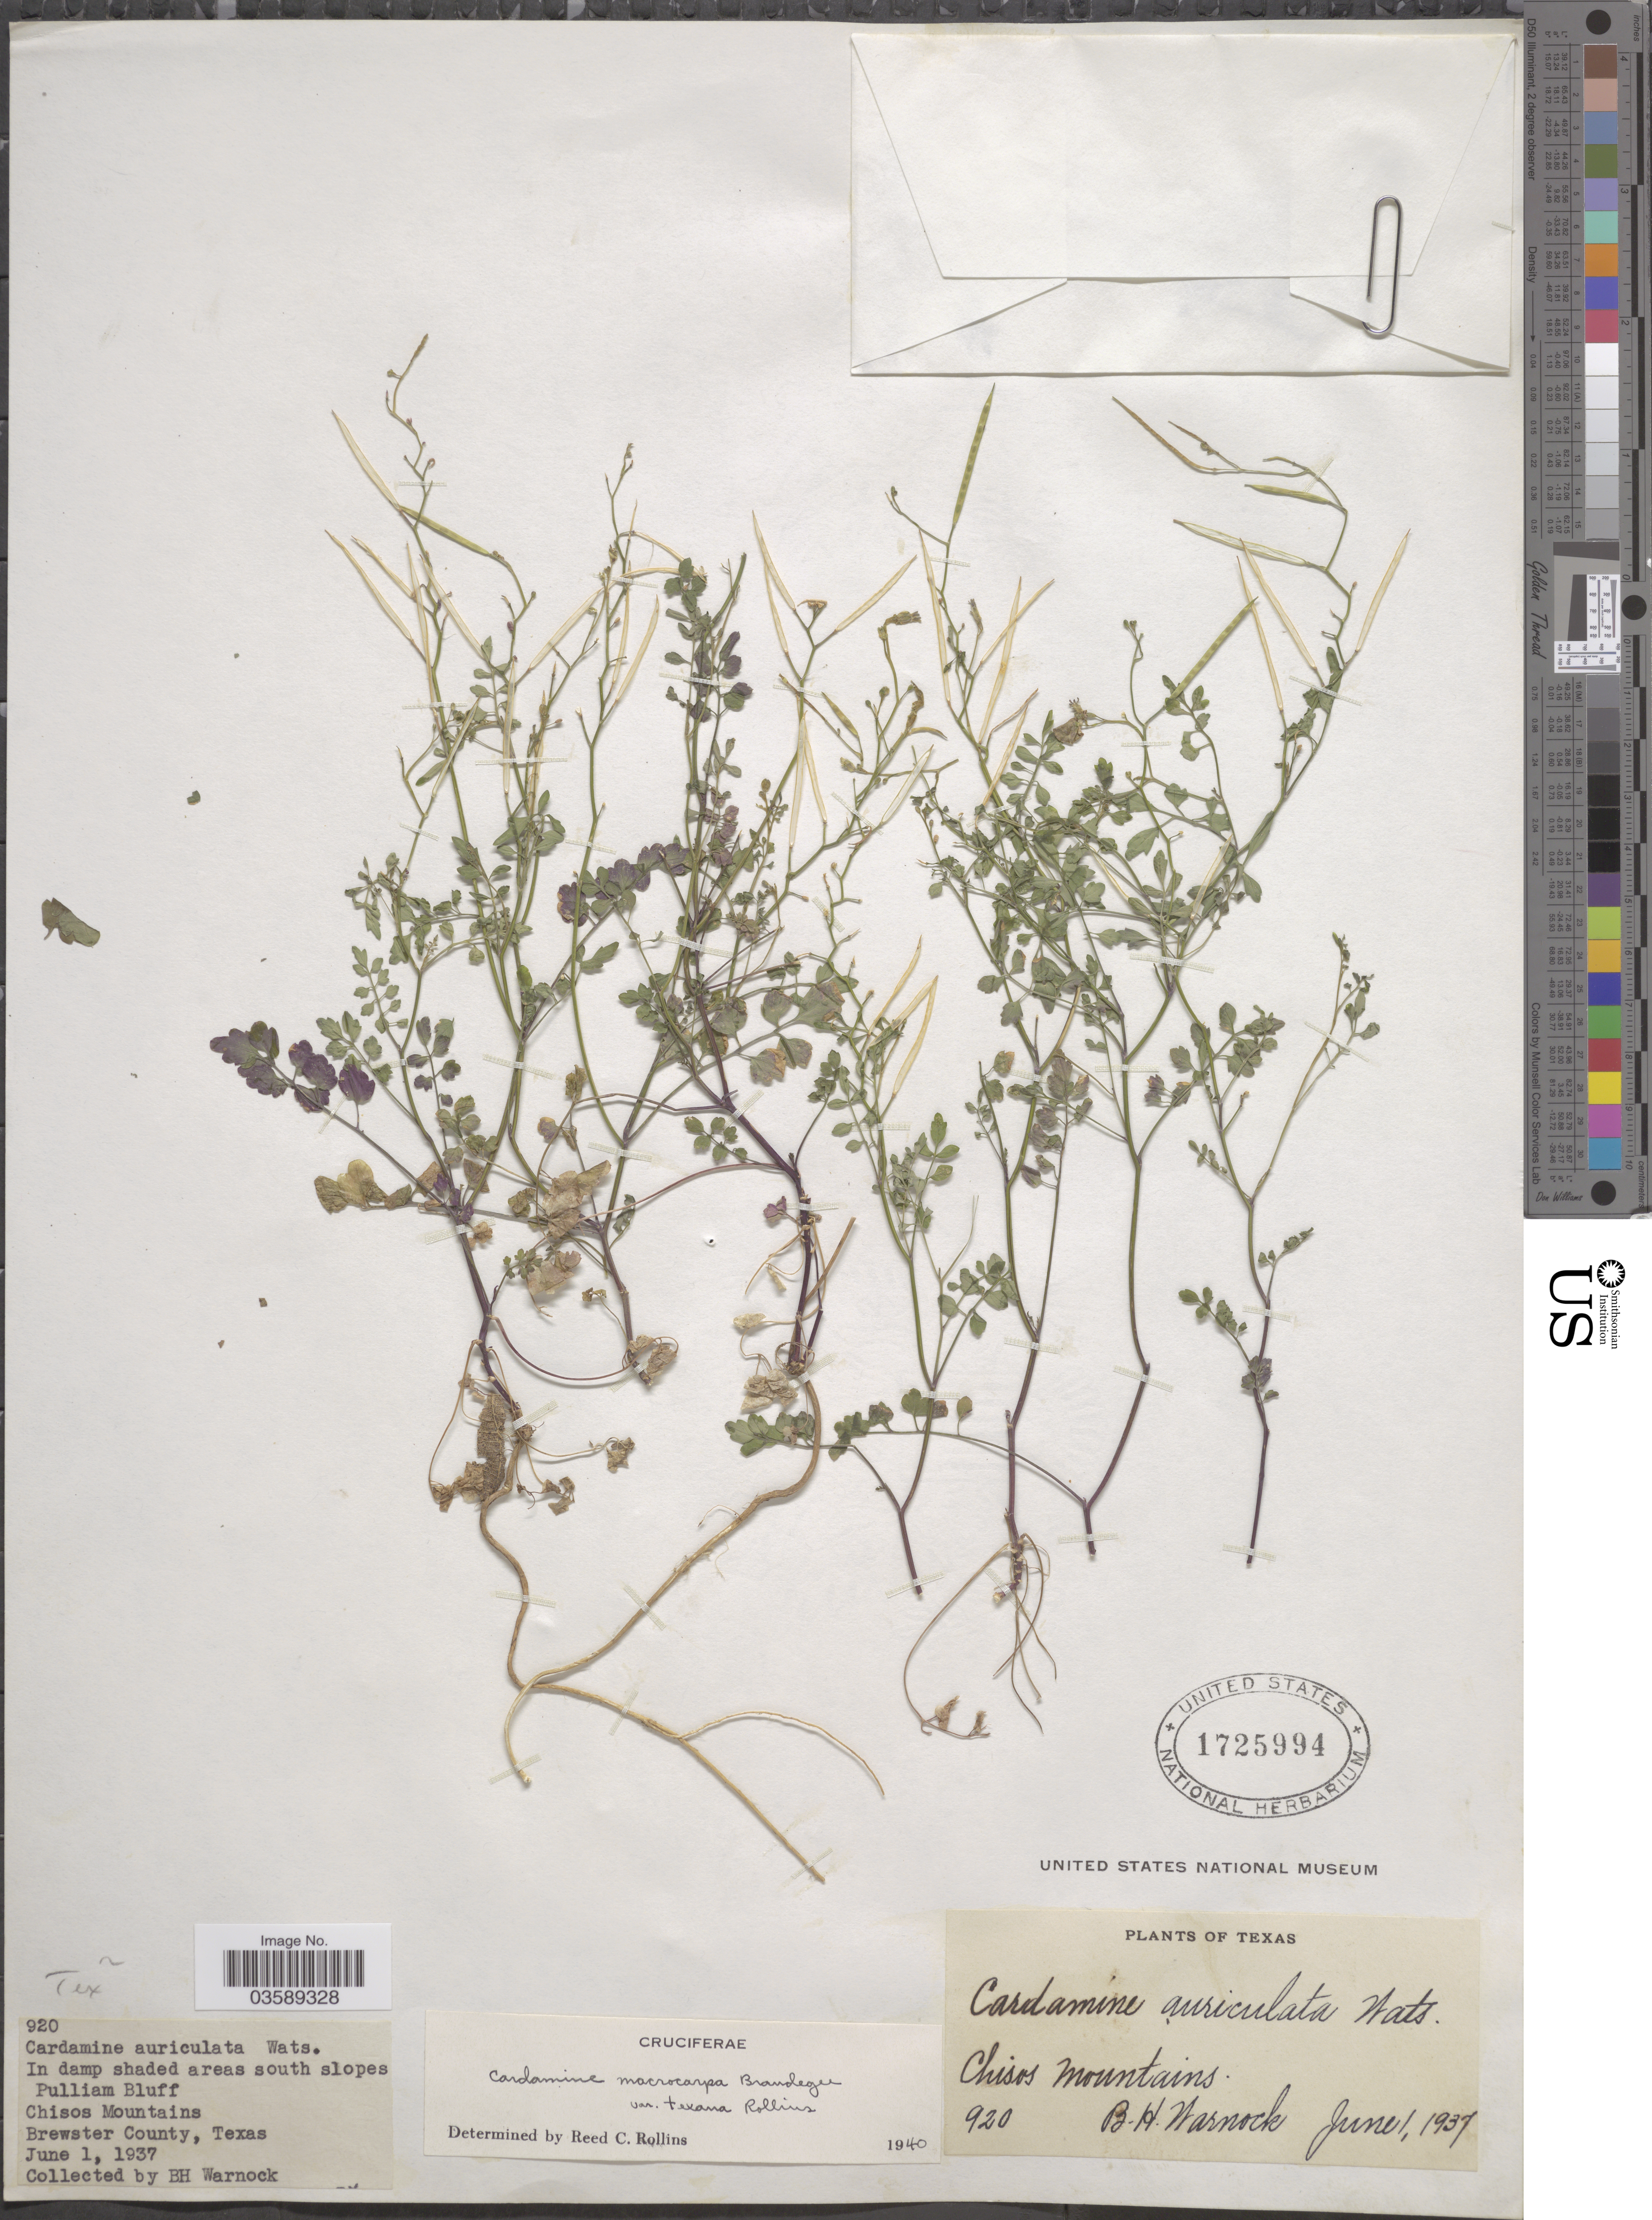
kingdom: Plantae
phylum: Tracheophyta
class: Magnoliopsida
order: Brassicales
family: Brassicaceae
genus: Cardamine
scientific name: Cardamine macrocarpa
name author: Brandegee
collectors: B. H. Warnock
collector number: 920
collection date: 1937-06-01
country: United States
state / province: Texas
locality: In damp shaded areas south slopes Pulliam Bluff. Chisos Mountains. Brewster County.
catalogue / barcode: US 1725994